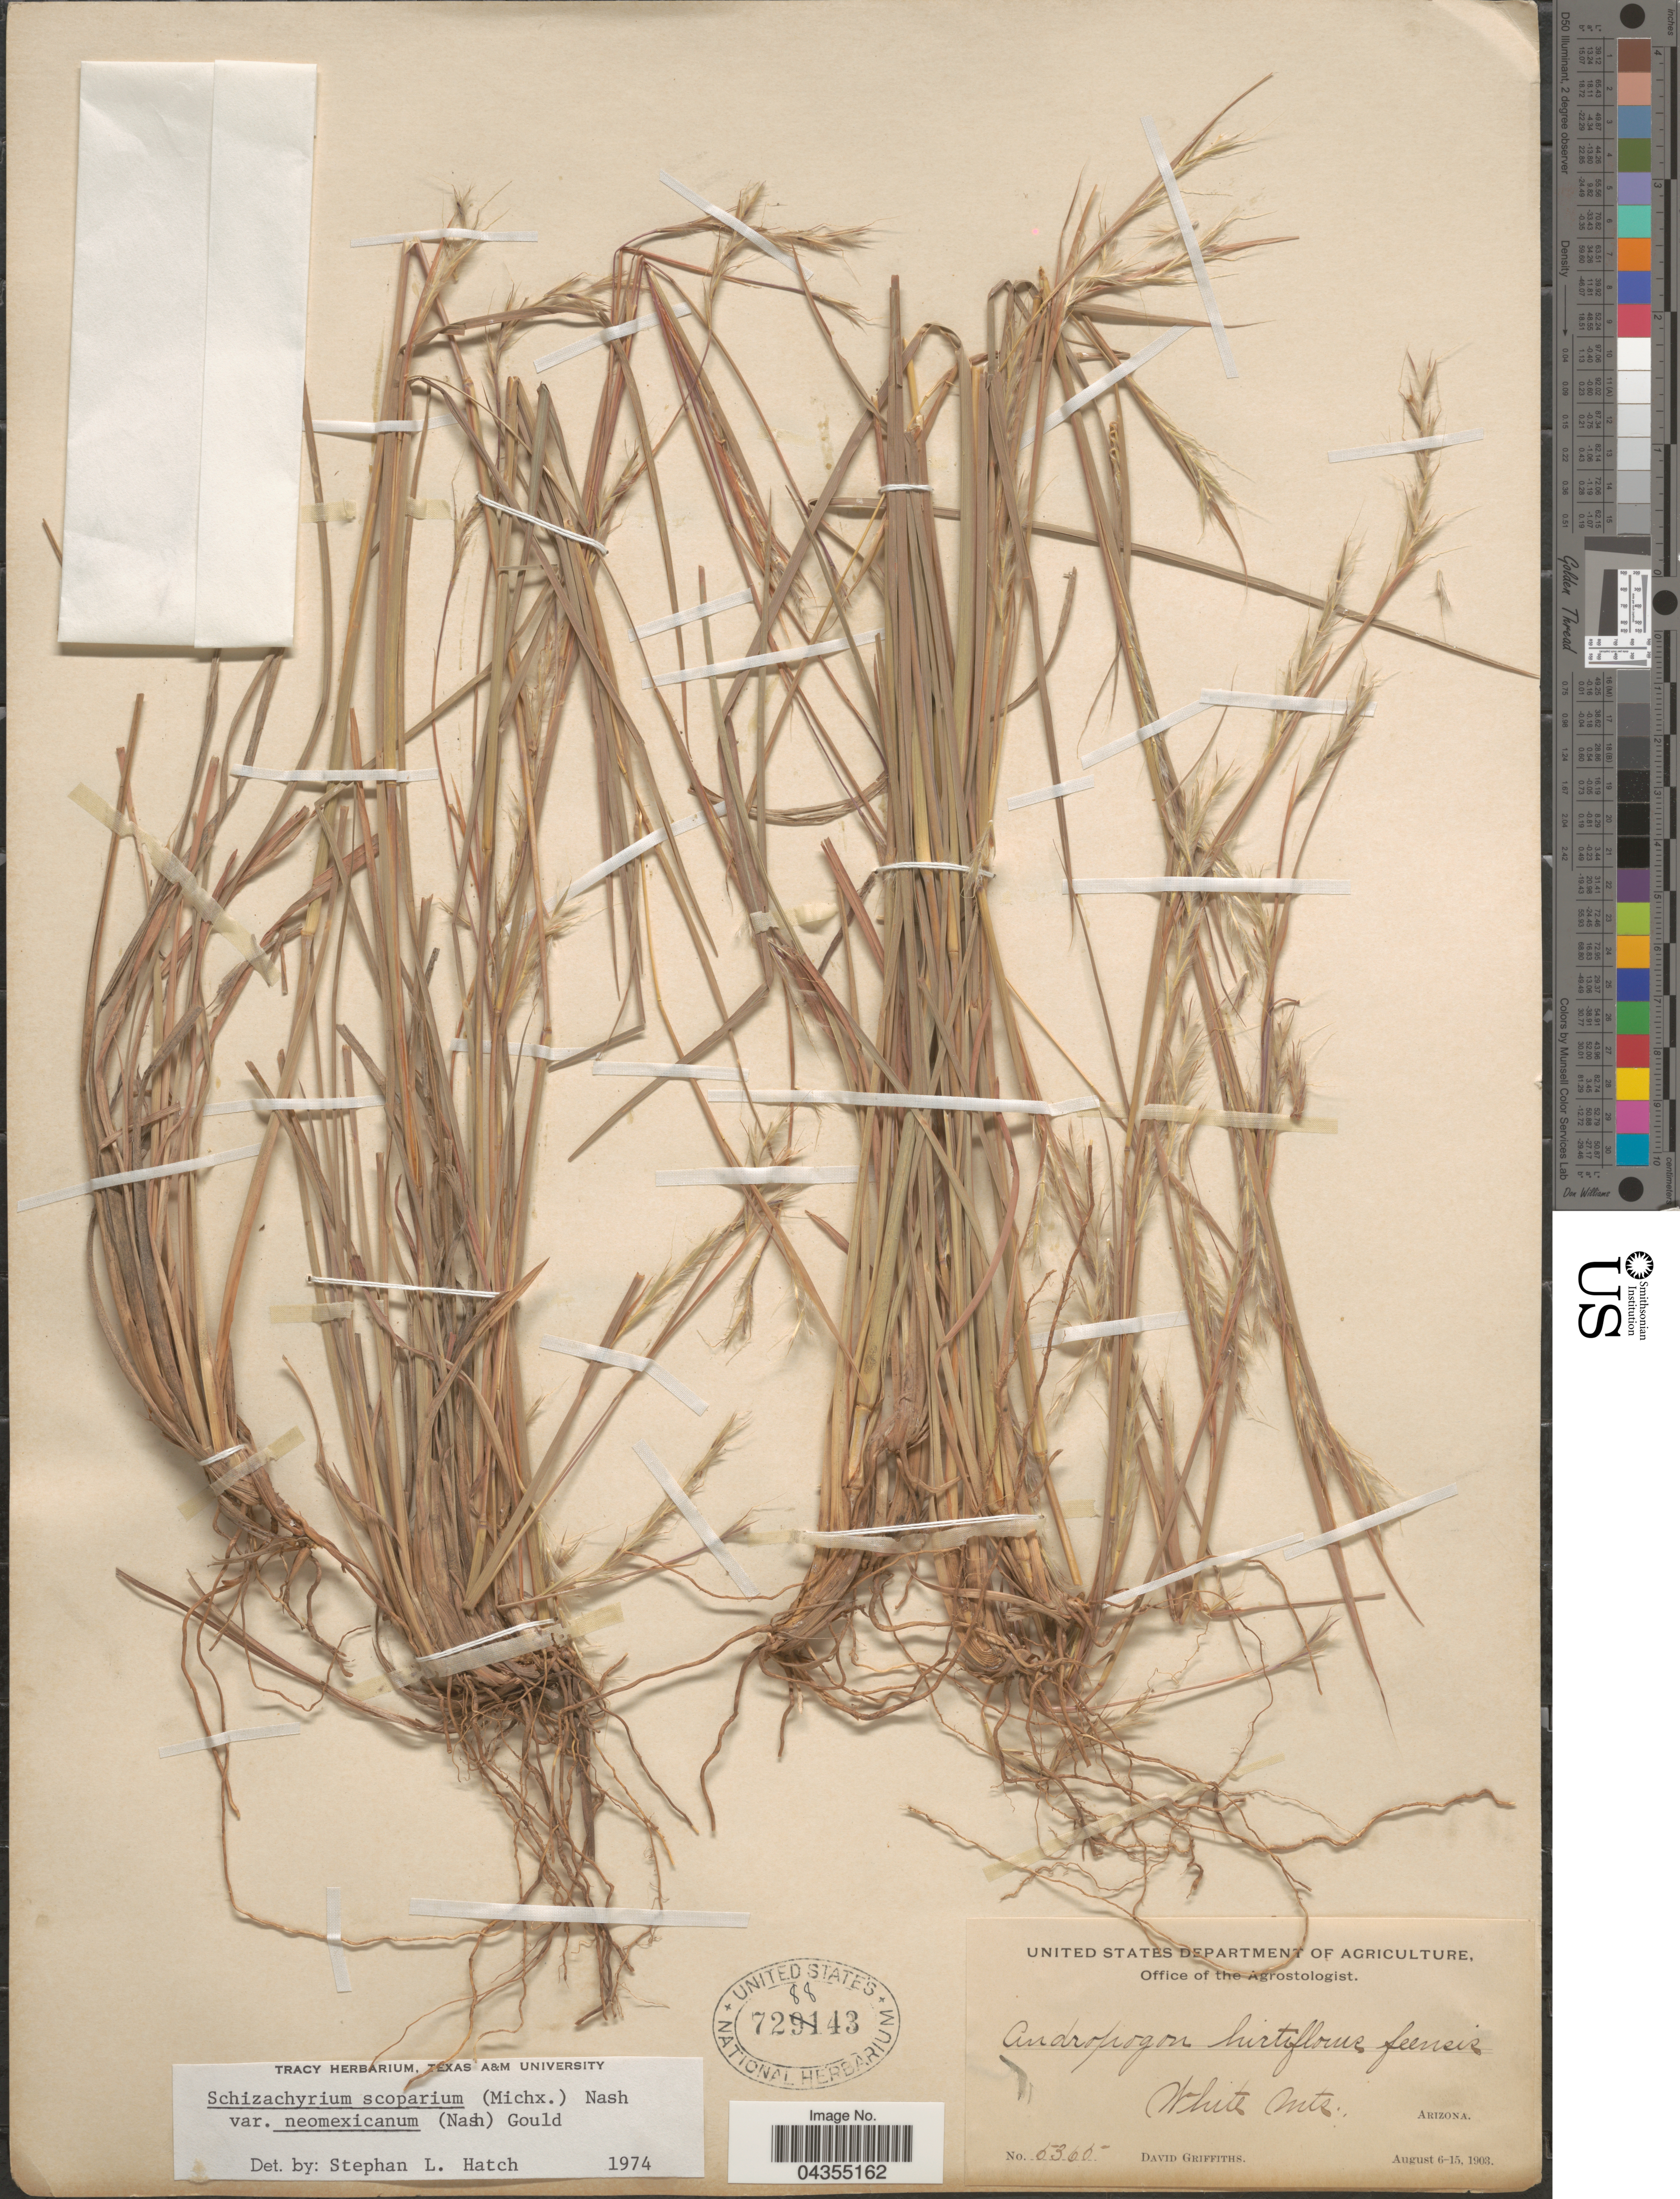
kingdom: Plantae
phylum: Tracheophyta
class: Liliopsida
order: Poales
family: Poaceae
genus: Schizachyrium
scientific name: Schizachyrium scoparium var. neomexicanum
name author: (Nash) Gould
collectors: D. Griffiths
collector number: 5365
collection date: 1903-08-06/1903-08-15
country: United States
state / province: Arizona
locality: White Mts.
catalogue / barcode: US 728843